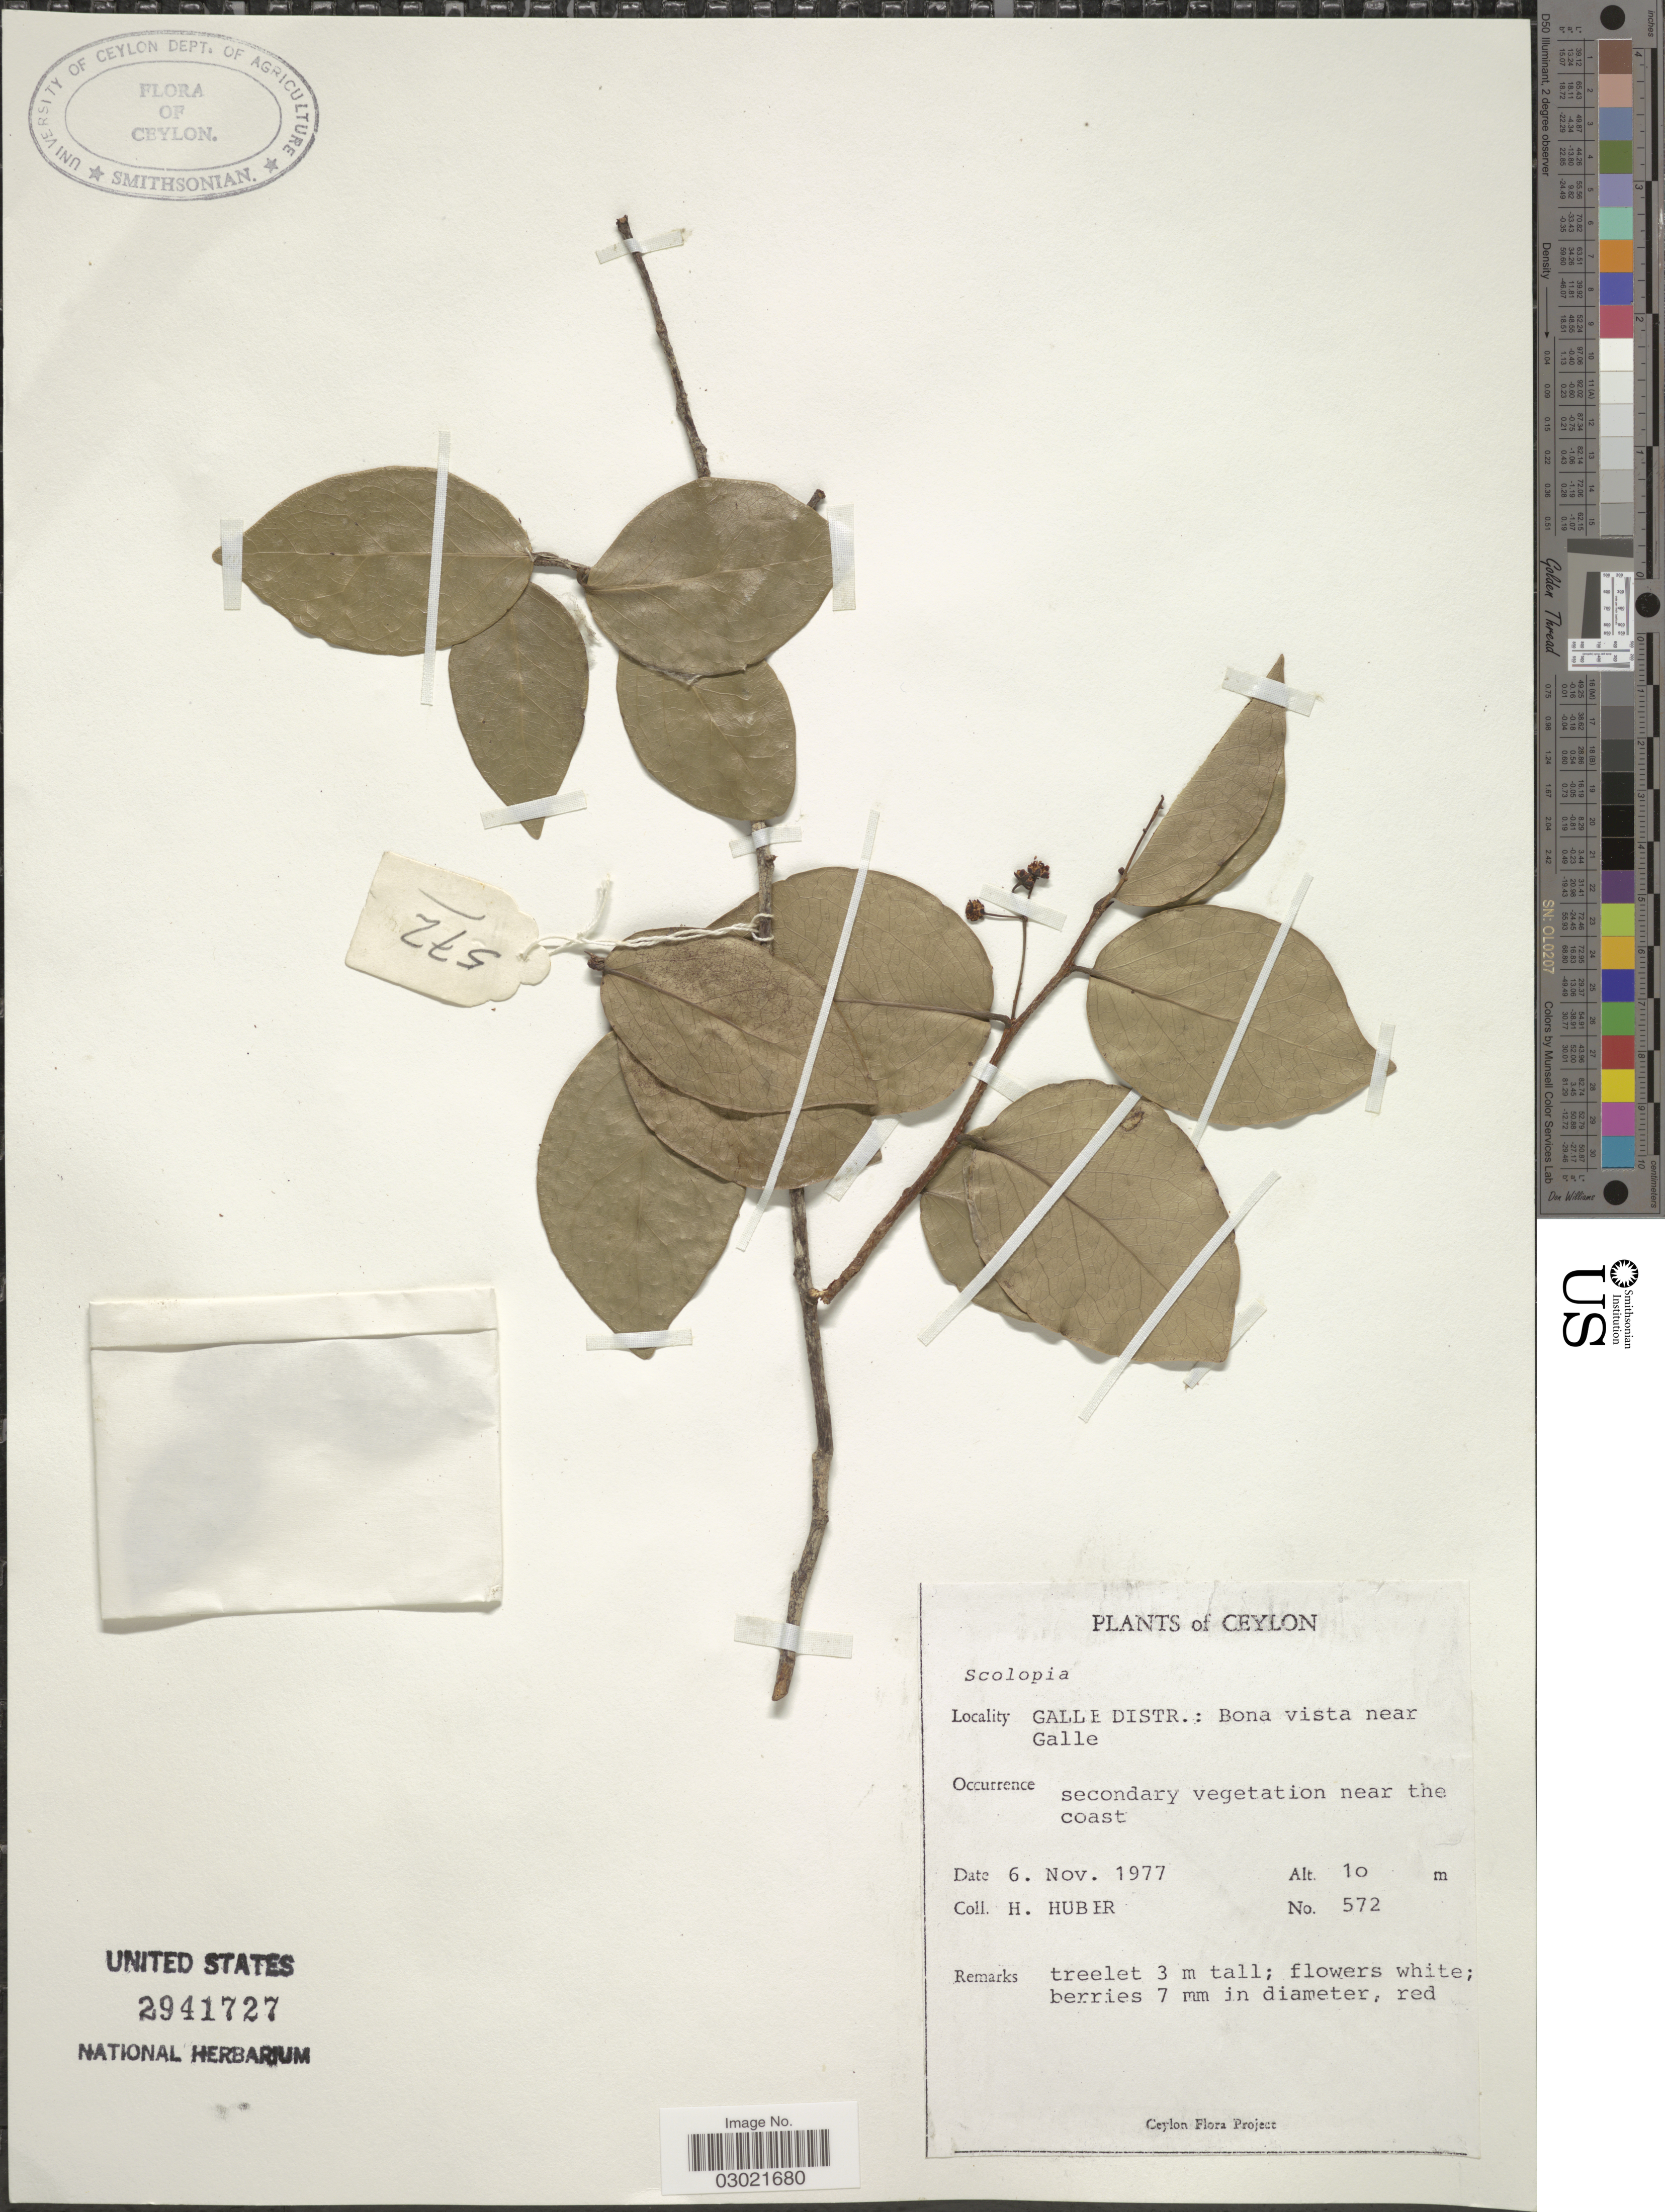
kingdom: Plantae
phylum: Tracheophyta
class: Magnoliopsida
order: Malpighiales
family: Salicaceae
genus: Scolopia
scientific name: Scolopia sp.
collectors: H. Huber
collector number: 572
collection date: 1977-11-06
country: Sri Lanka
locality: Galle Distri.: Bona vista near Galle, secondary vegetation near the coast.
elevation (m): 10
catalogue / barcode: US 2941727